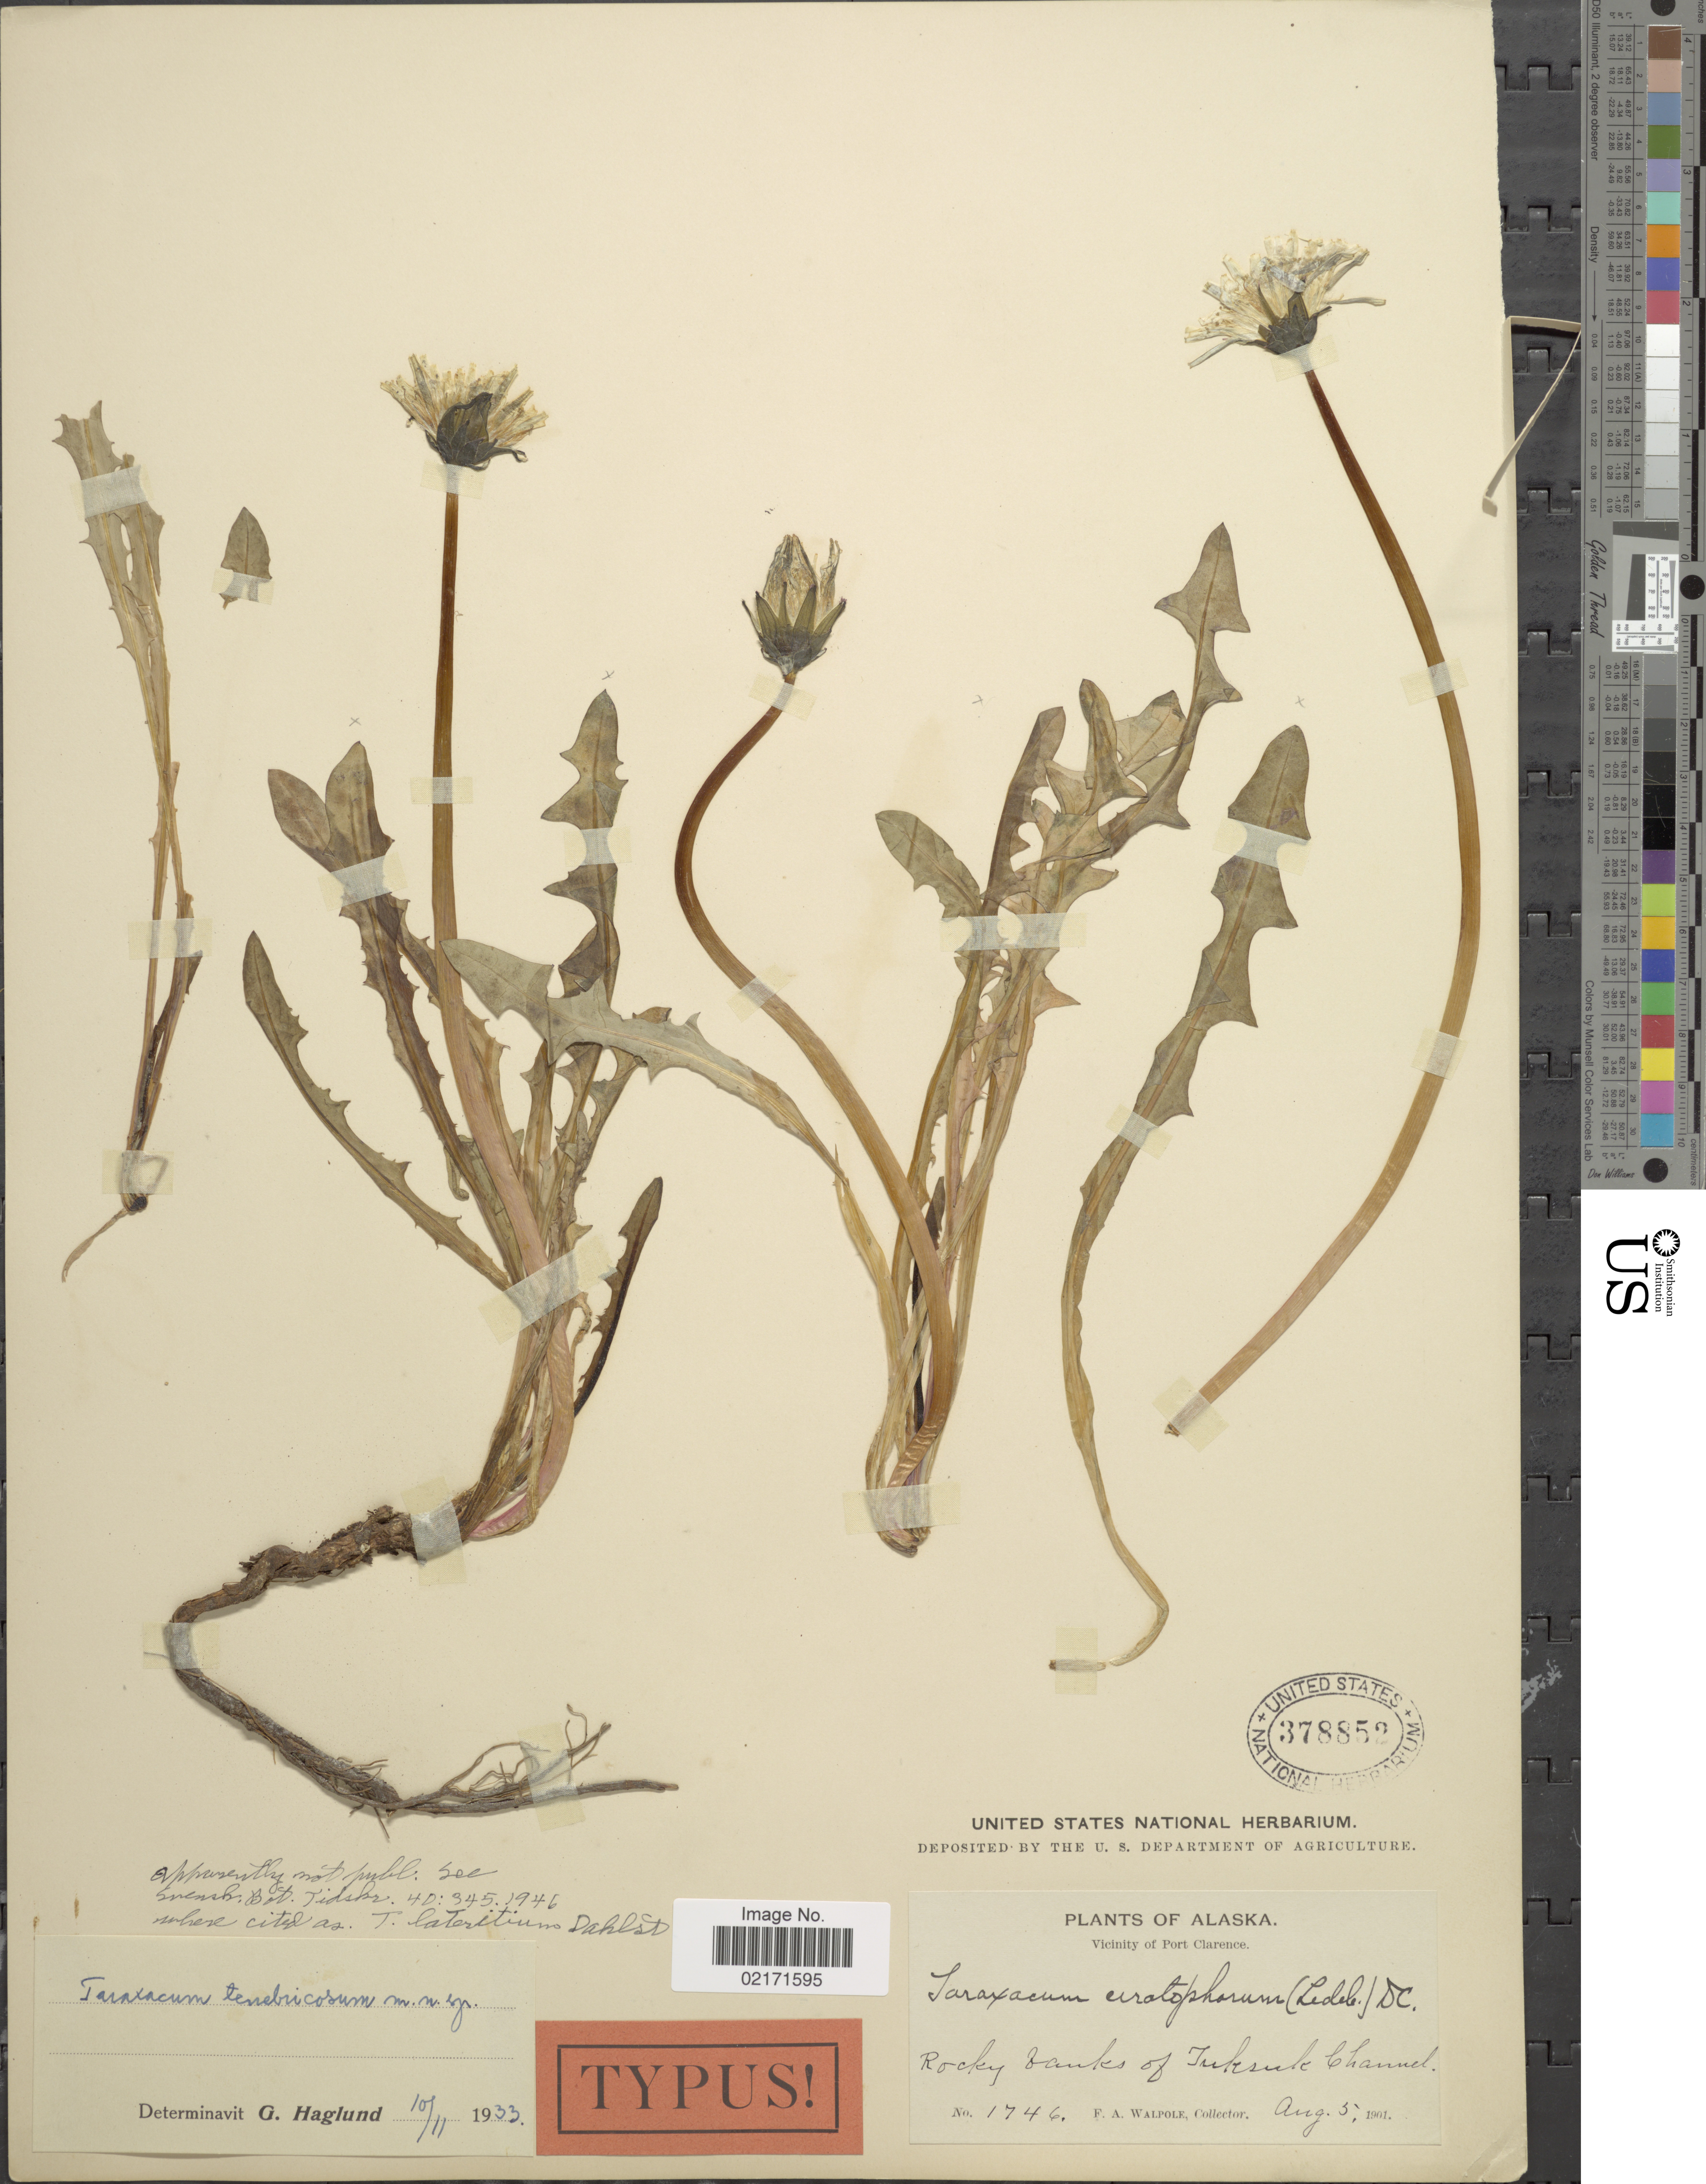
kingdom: Plantae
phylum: Tracheophyta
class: Magnoliopsida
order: Asterales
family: Asteraceae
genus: Taraxacum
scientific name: Taraxacum ceratophorum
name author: (Ledeb.) DC.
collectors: F. Walpole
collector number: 1746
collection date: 1901-08-05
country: United States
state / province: Alaska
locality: Vicinity of Port Clarence, Rocky banks of Tuksuk Channel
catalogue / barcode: US 378852